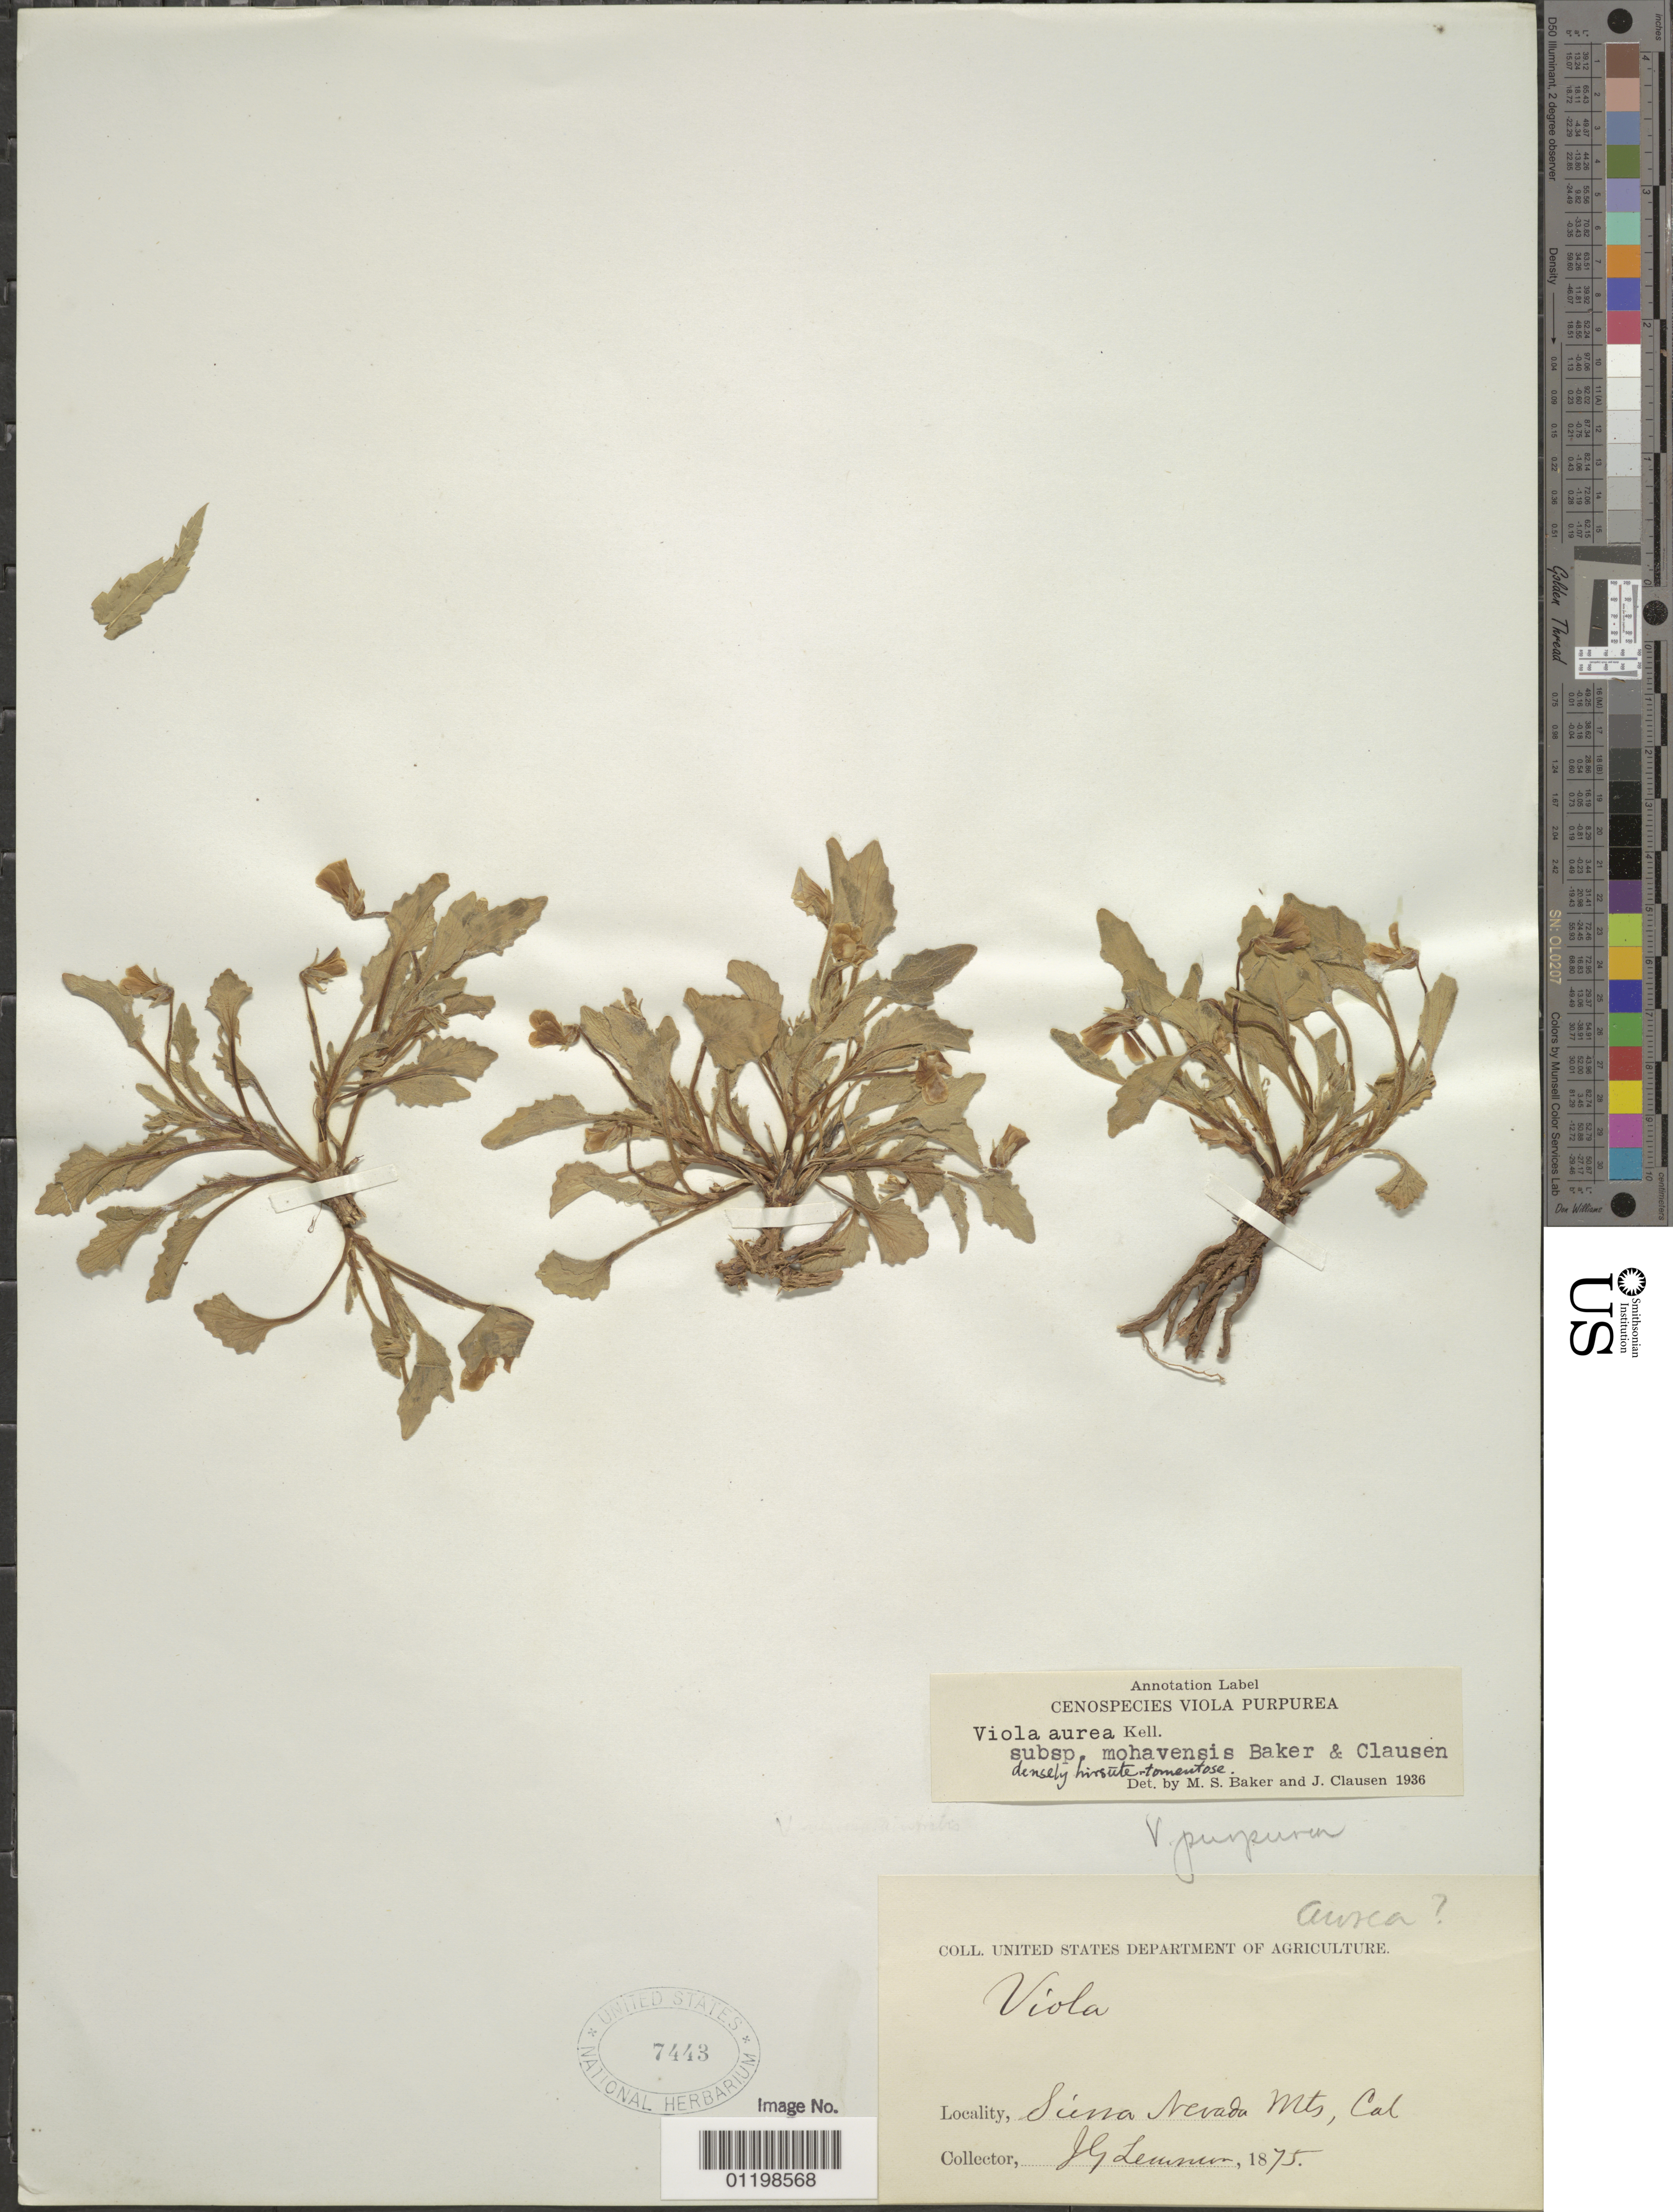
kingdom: Plantae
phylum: Tracheophyta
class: Magnoliopsida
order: Malpighiales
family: Violaceae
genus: Viola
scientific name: Viola aurea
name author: Kellogg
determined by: Baker, M. S.; Clausen, J.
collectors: J. G. Lemmon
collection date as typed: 1875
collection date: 1875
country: United States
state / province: California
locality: Sierra Nevada Mtns.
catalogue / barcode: US 7443